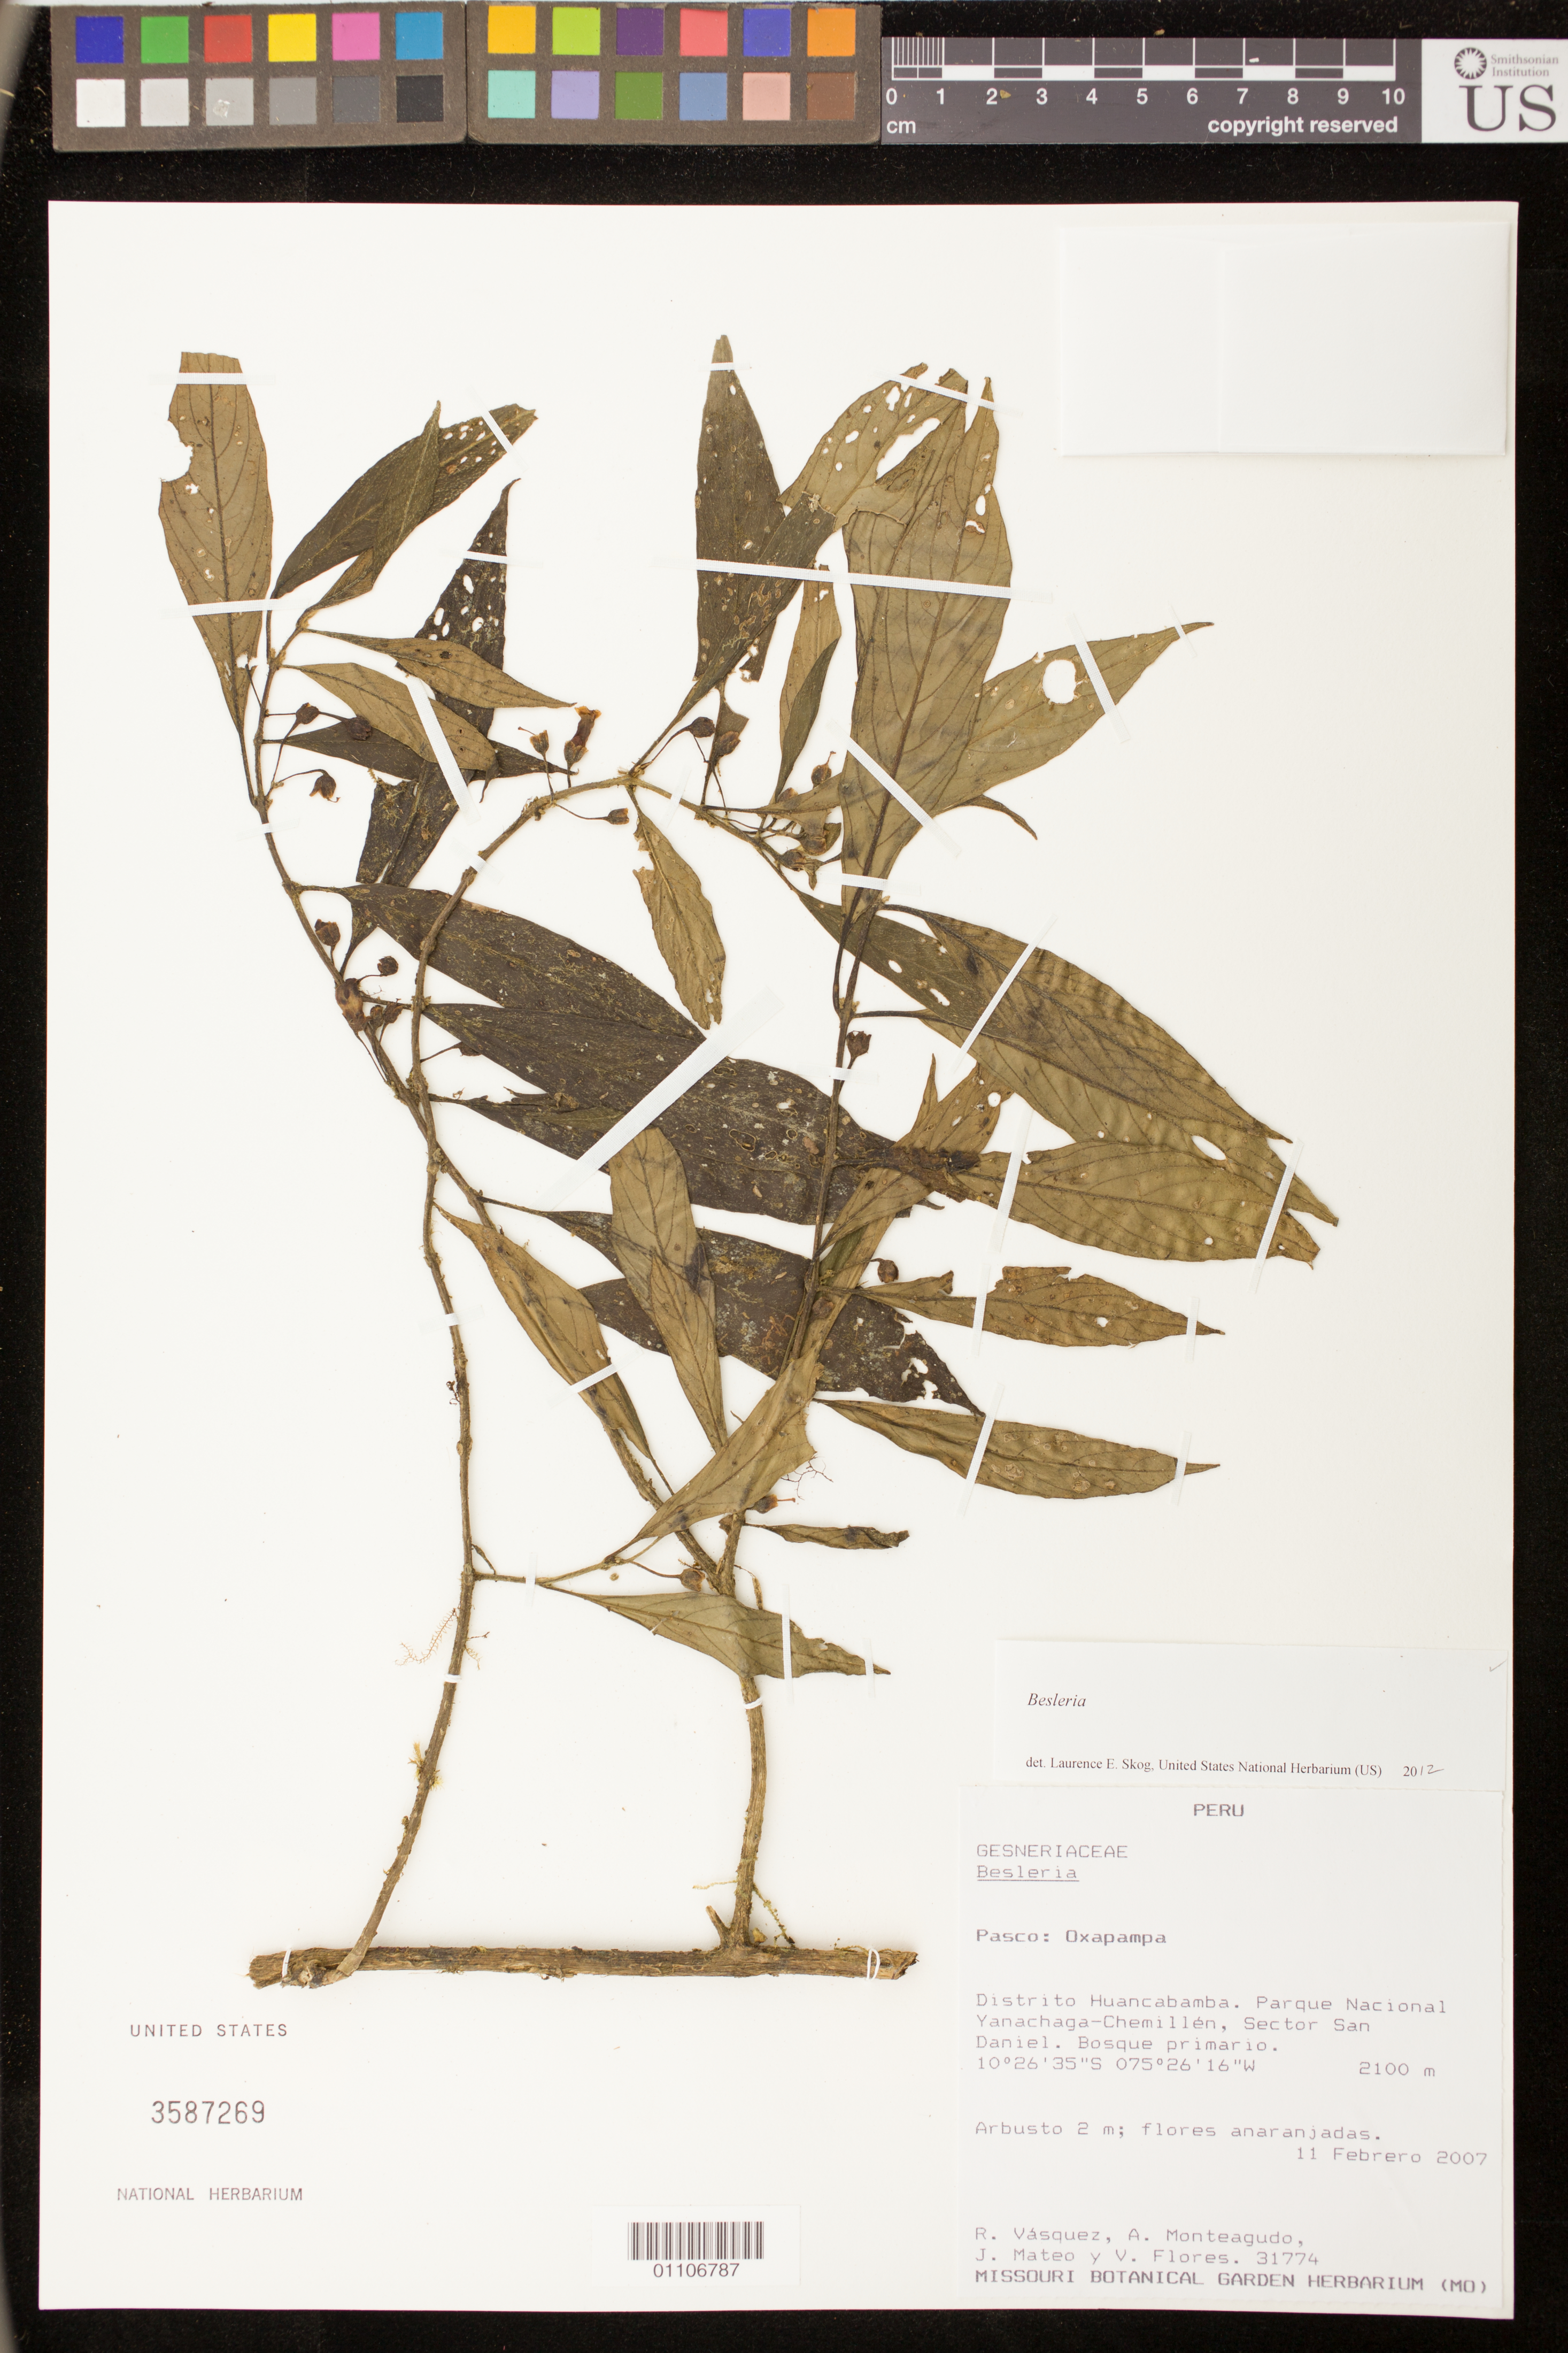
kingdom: Plantae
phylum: Tracheophyta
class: Magnoliopsida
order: Lamiales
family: Gesneriaceae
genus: Besleria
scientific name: Besleria sp.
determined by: Skog, Laurence E.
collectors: R. Vásquez M., A. Monteagudo, J. Mateo & V. Flores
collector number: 31774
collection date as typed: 11 Feb 2007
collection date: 2007-02-11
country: Peru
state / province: Pasco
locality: Oxapampa: Distrito Huancabamba. Parque Nacional Yanachaga-Chemillen, Secotr San Daniel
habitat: Bosque primario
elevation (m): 2100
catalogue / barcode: US 3587269